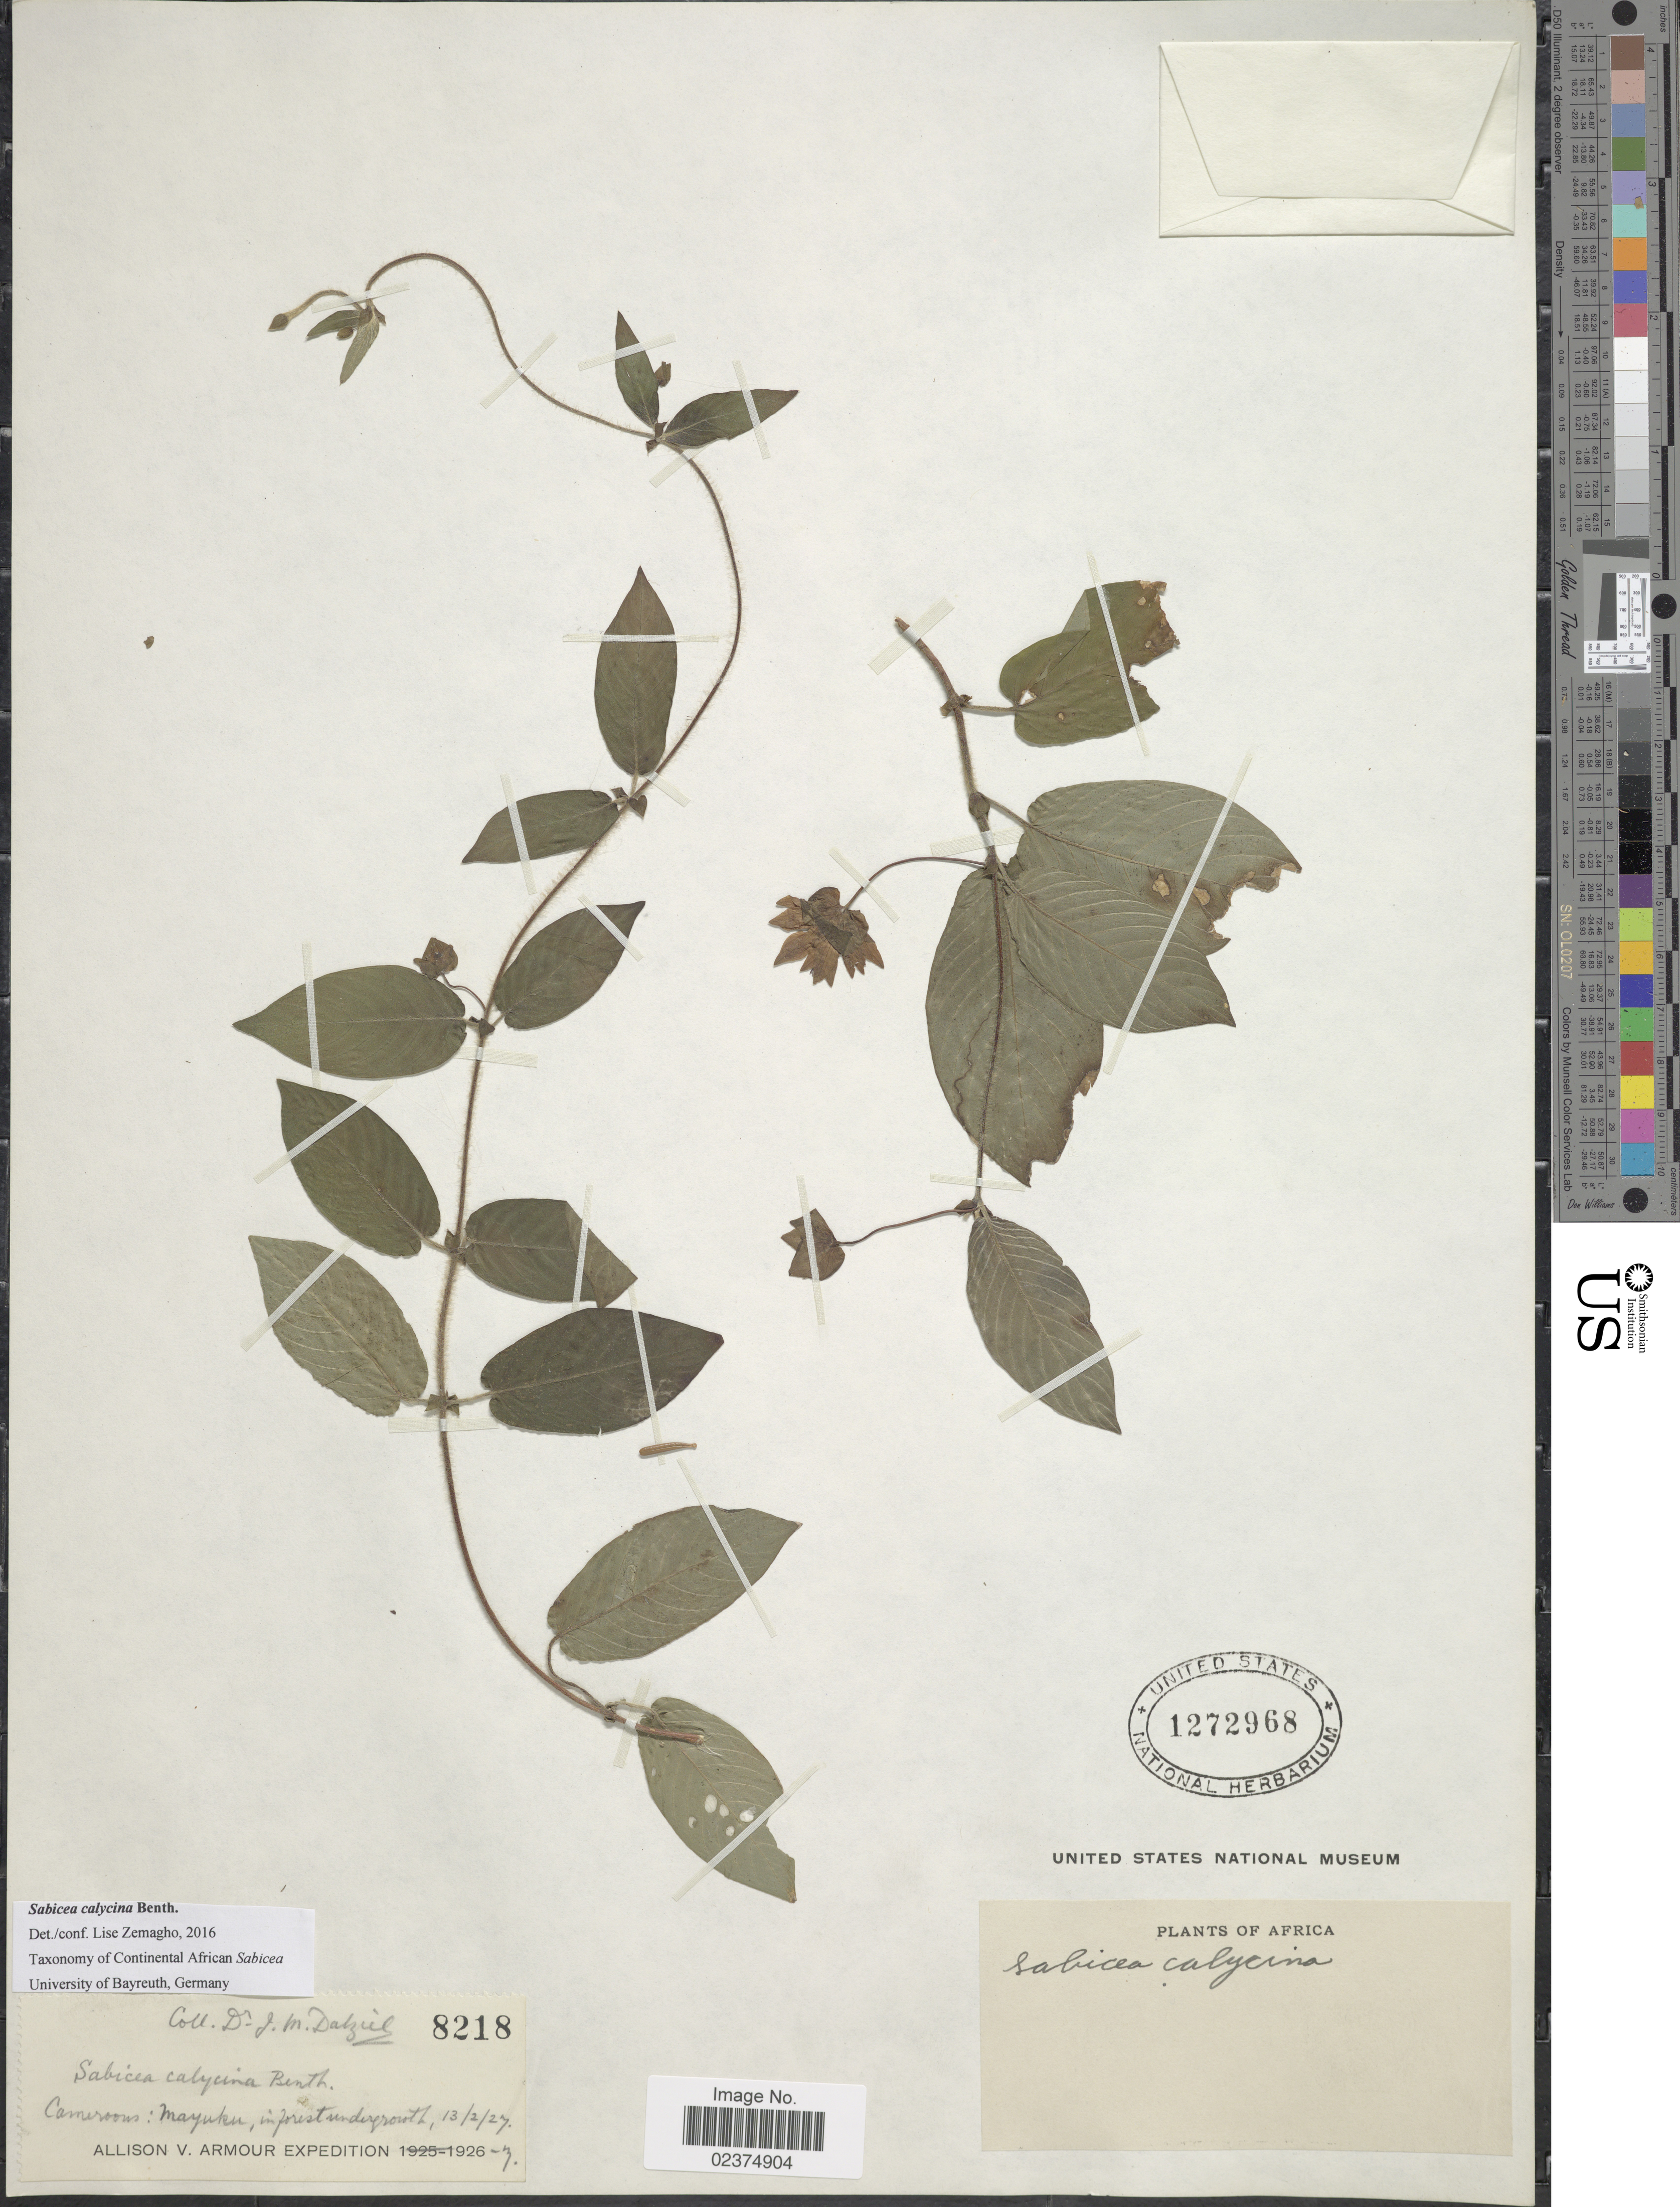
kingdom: Plantae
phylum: Tracheophyta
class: Magnoliopsida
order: Gentianales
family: Rubiaceae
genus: Sabicea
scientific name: Sabicea calycina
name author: Benth.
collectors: J. Dalziel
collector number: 8218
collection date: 1927-02-13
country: Cameroon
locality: Mayuku, in forest undergrowth.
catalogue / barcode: US 1272968